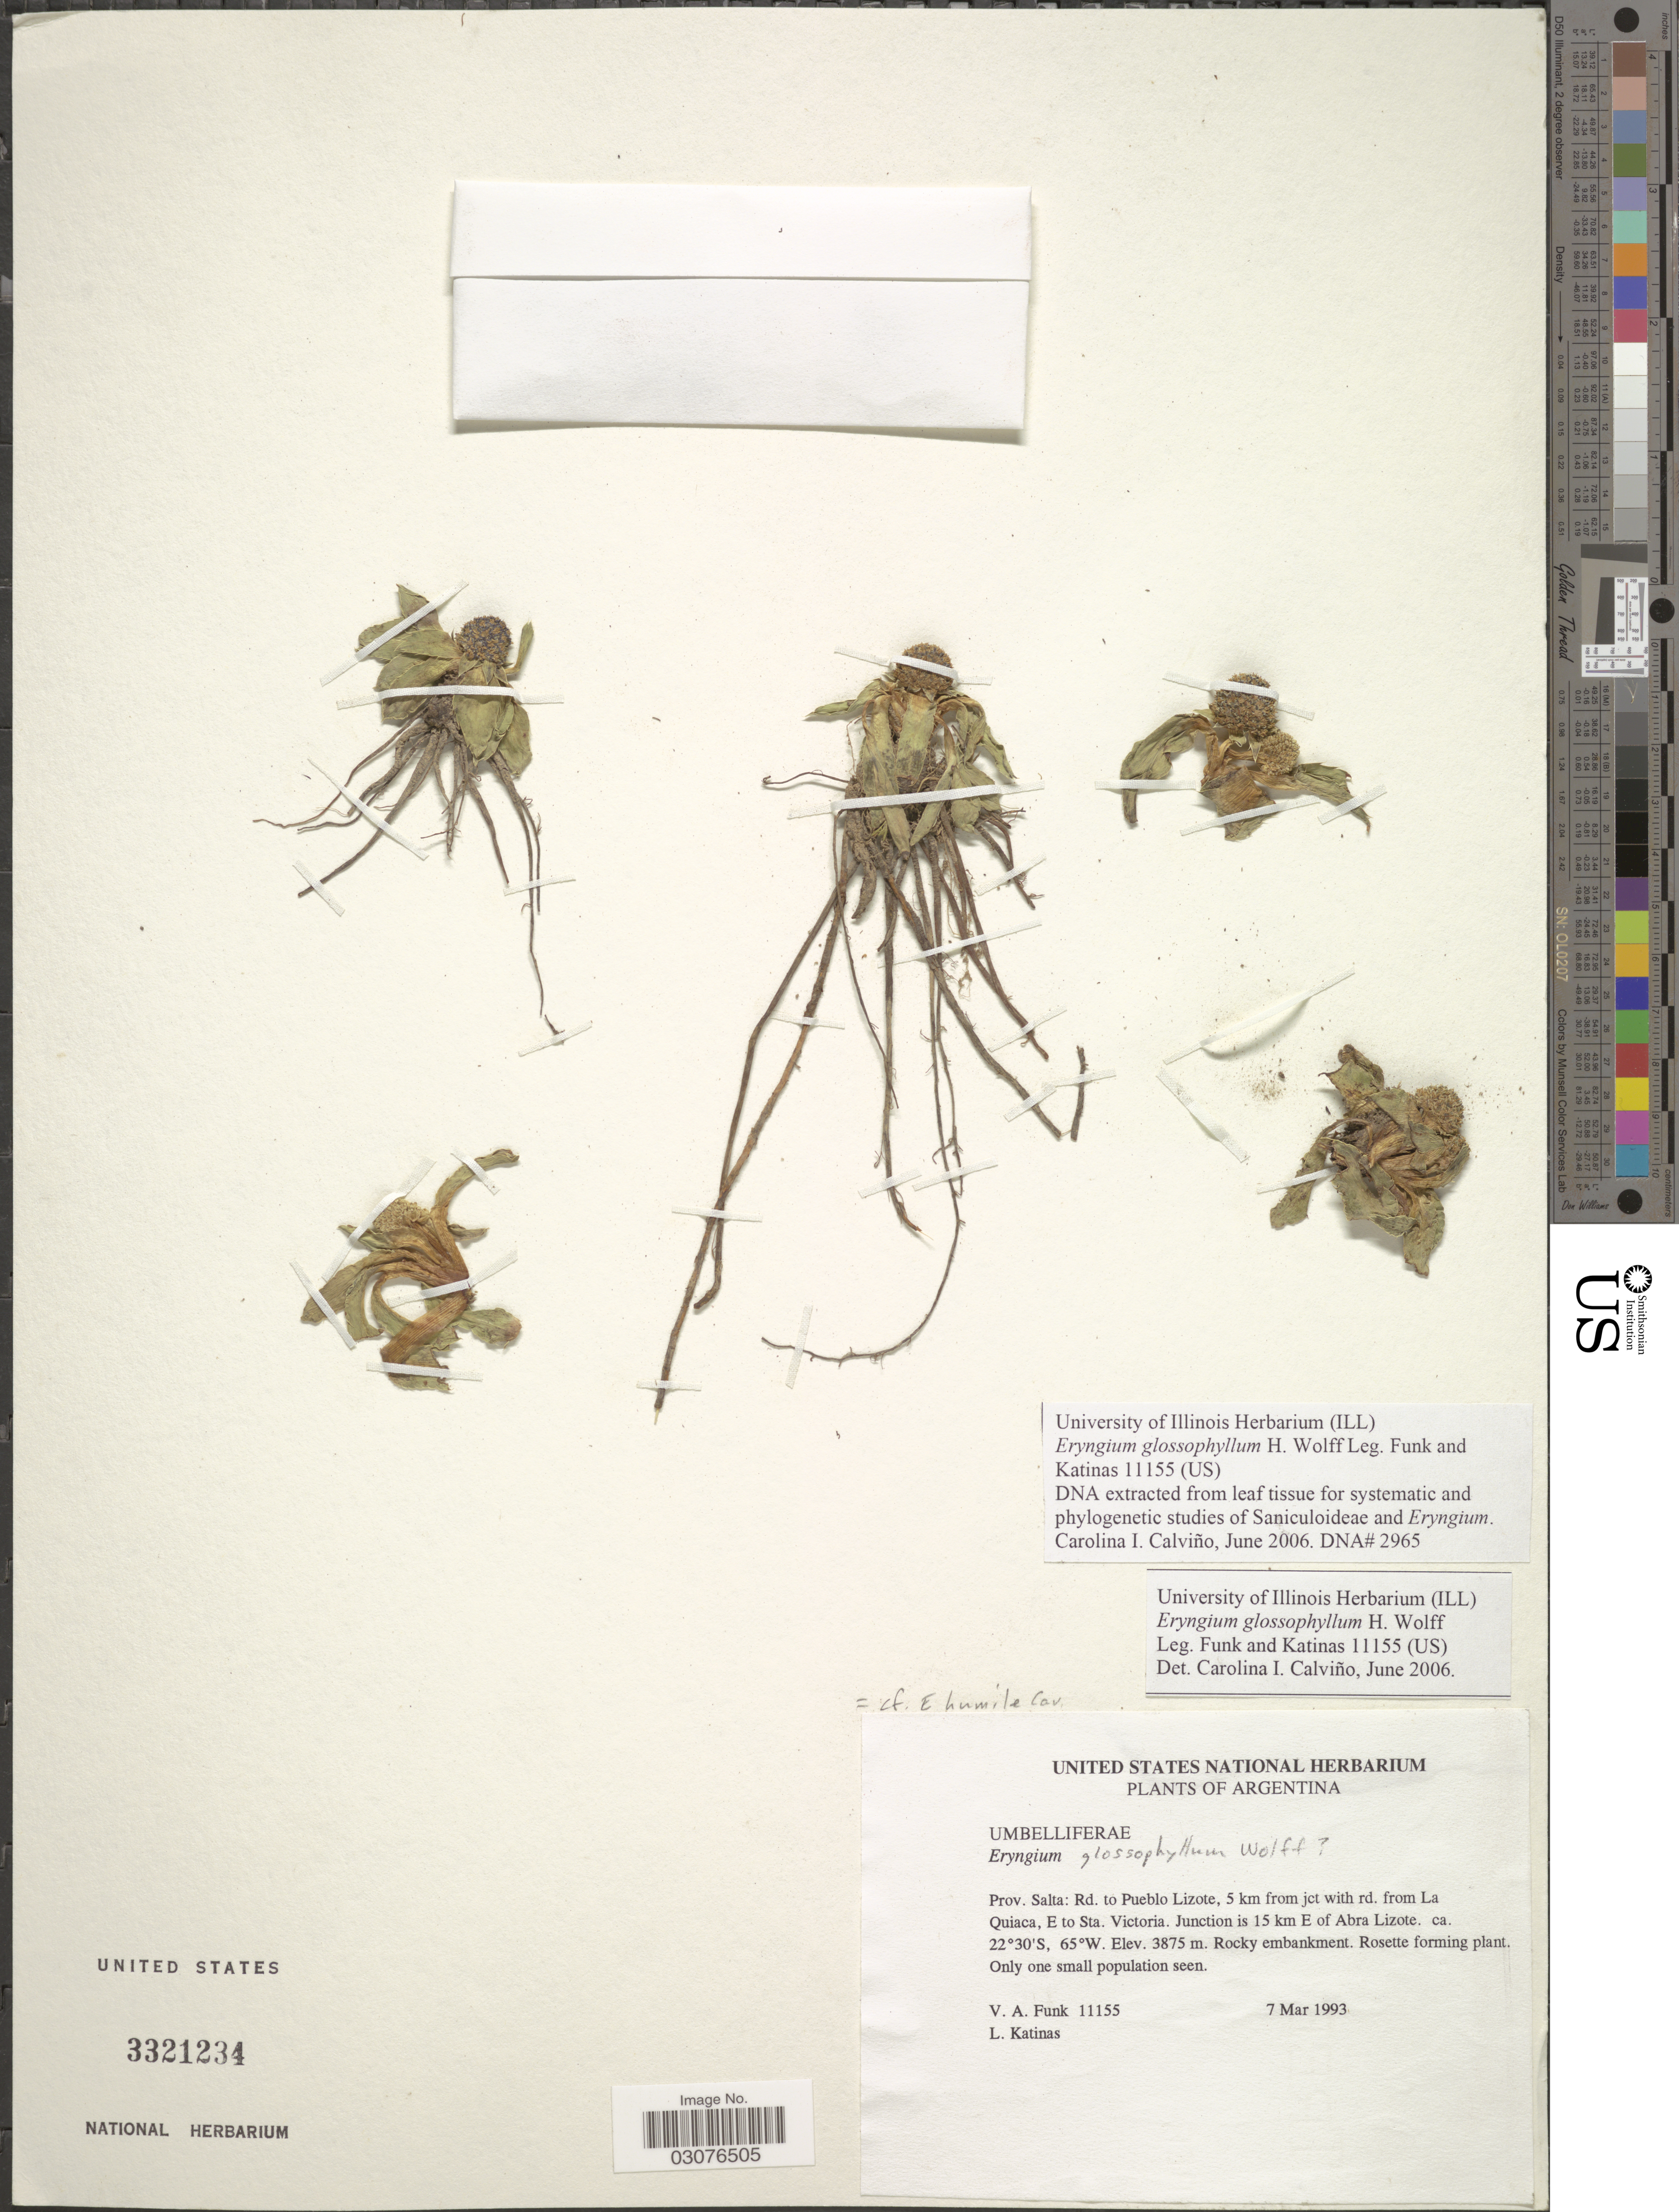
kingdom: Plantae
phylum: Tracheophyta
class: Magnoliopsida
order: Apiales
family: Apiaceae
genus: Eryngium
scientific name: Eryngium glossophyllum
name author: H. Wolff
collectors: V. Funk & L. Katinas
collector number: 11155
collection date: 1993-03-07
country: Argentina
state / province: Salta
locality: Rd. to Pueblo Lizote, 5 km from jct with rd. from La Quiaca, E to Sta. Victoria. Junction is 15 km E of Abra Lizote.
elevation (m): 3875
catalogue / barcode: US 3321234